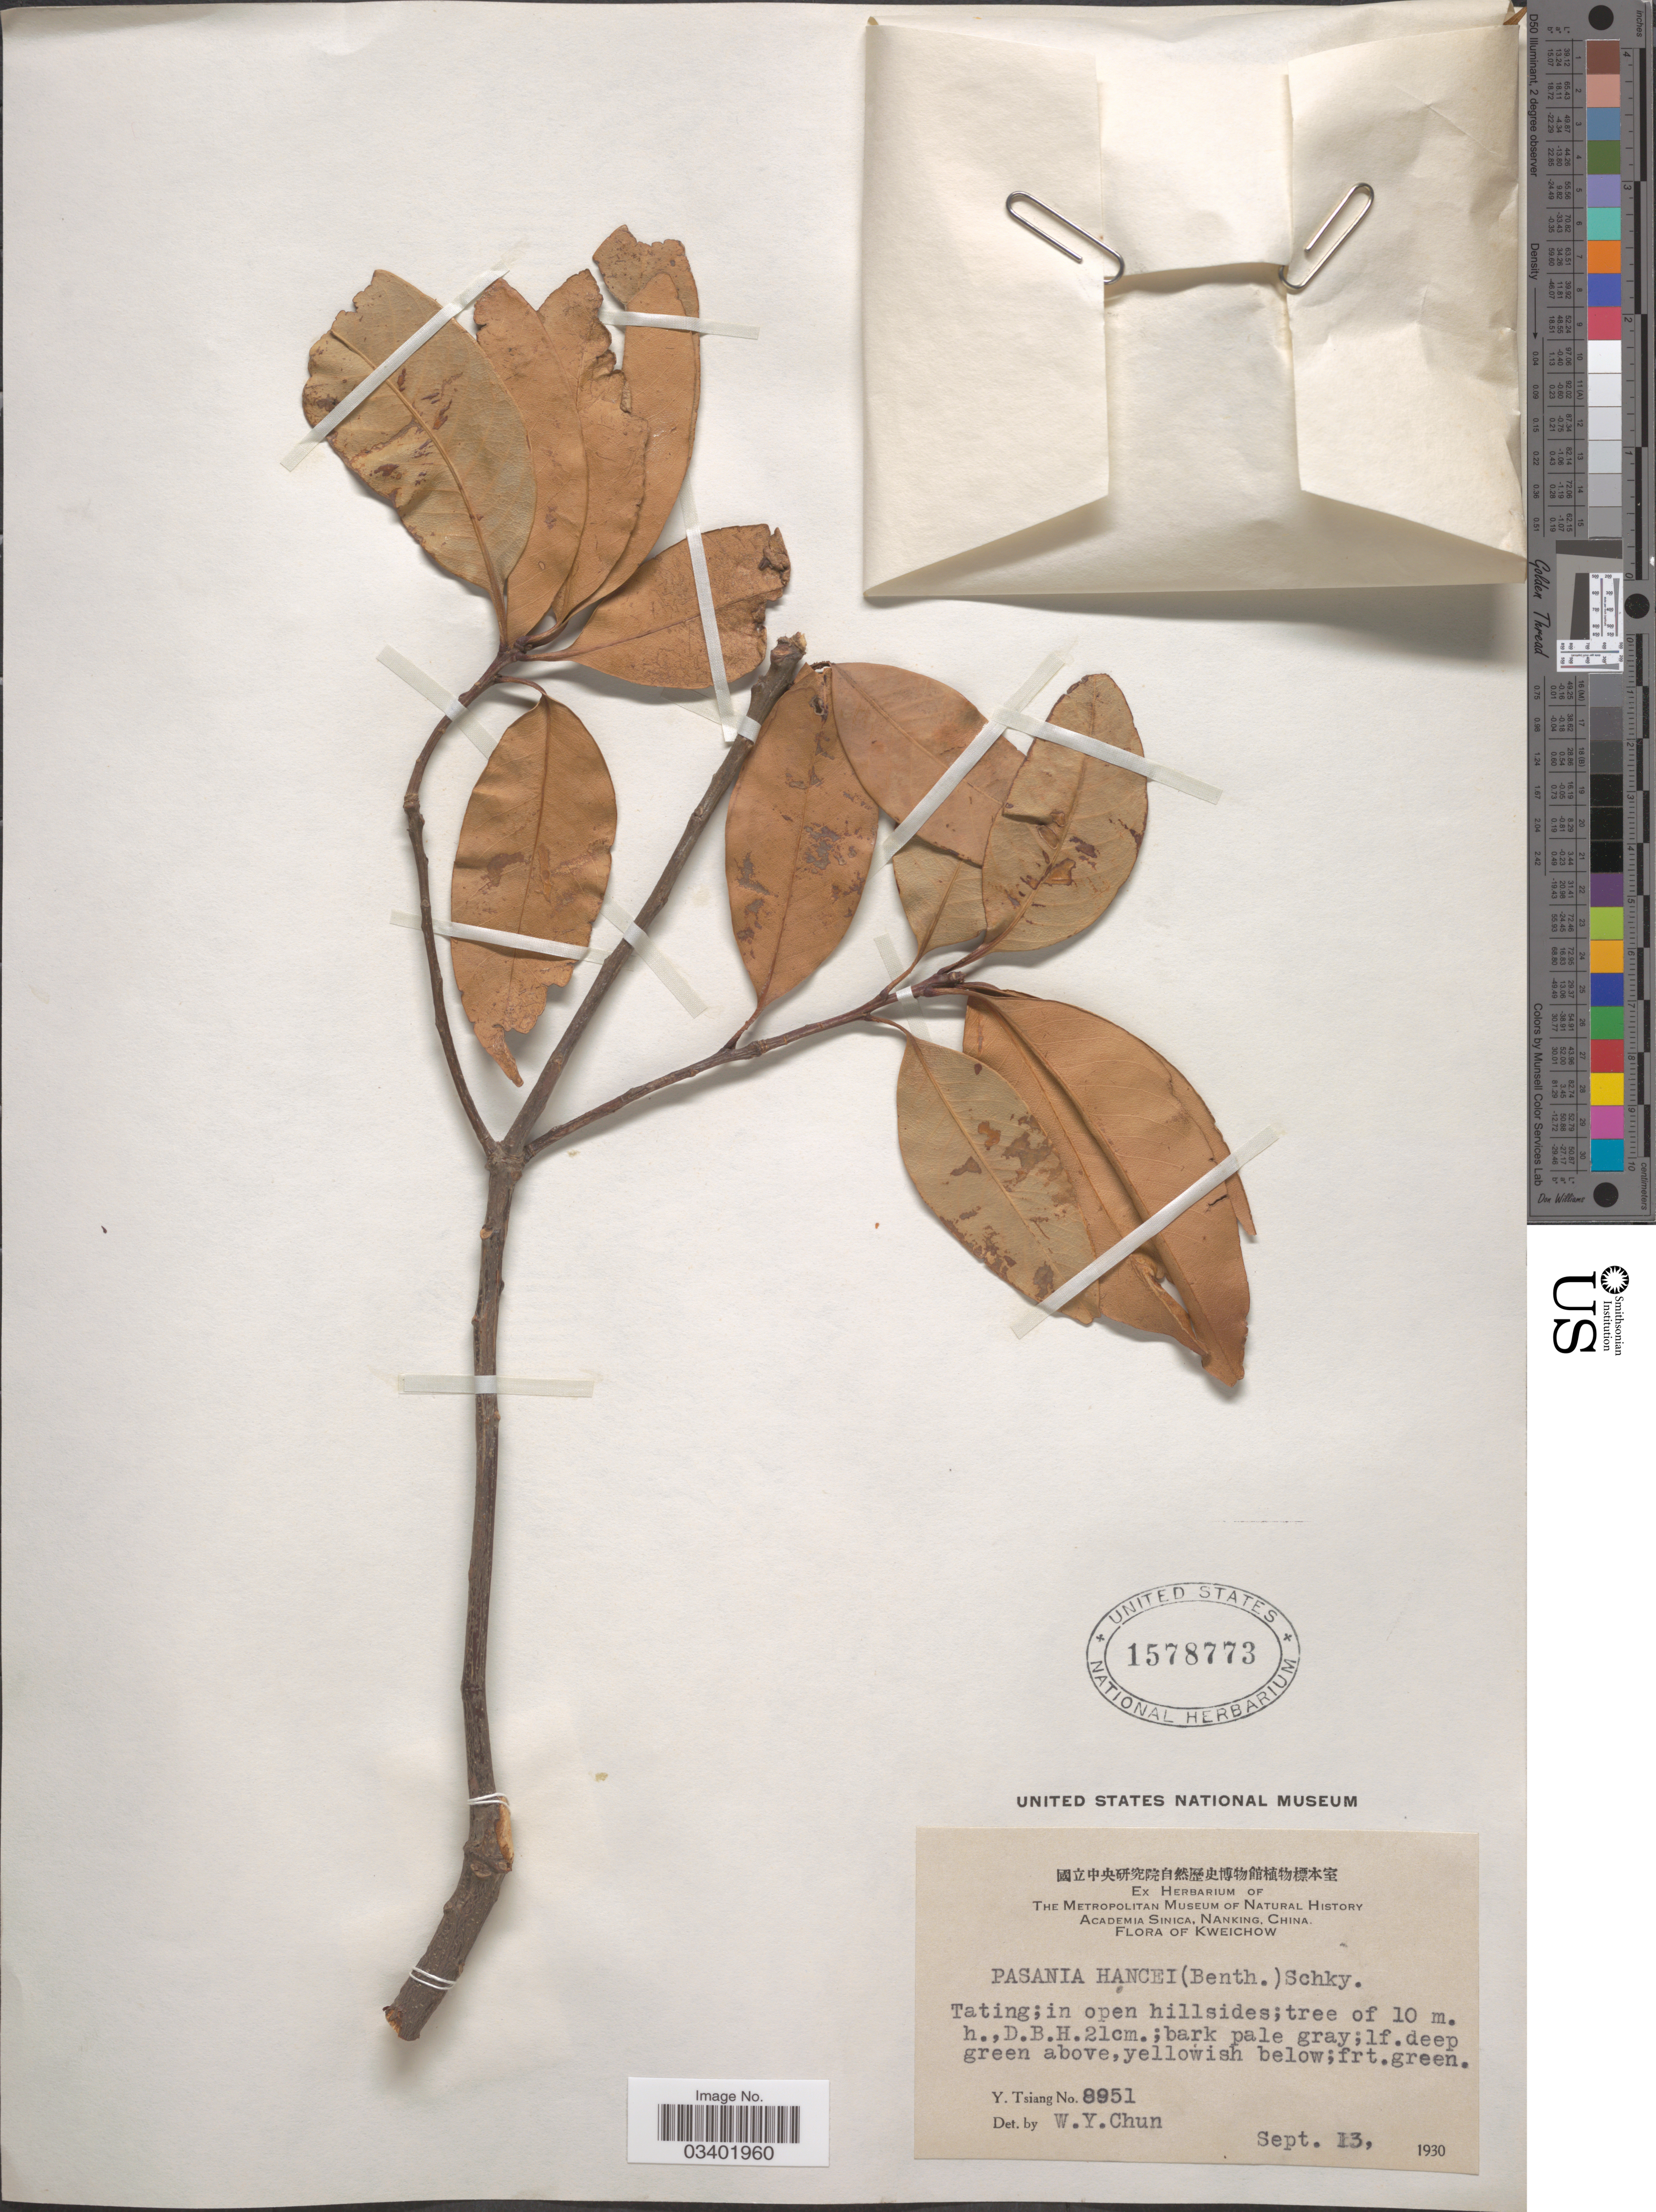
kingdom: Plantae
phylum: Tracheophyta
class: Magnoliopsida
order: Fagales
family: Fagaceae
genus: Lithocarpus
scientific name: Lithocarpus hancei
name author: (Benth.) Rehder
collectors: Y. Tsiang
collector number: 8951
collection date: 1930-09-13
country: China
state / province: Guizhou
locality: Kweichow. Tating.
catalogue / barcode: US 1578773